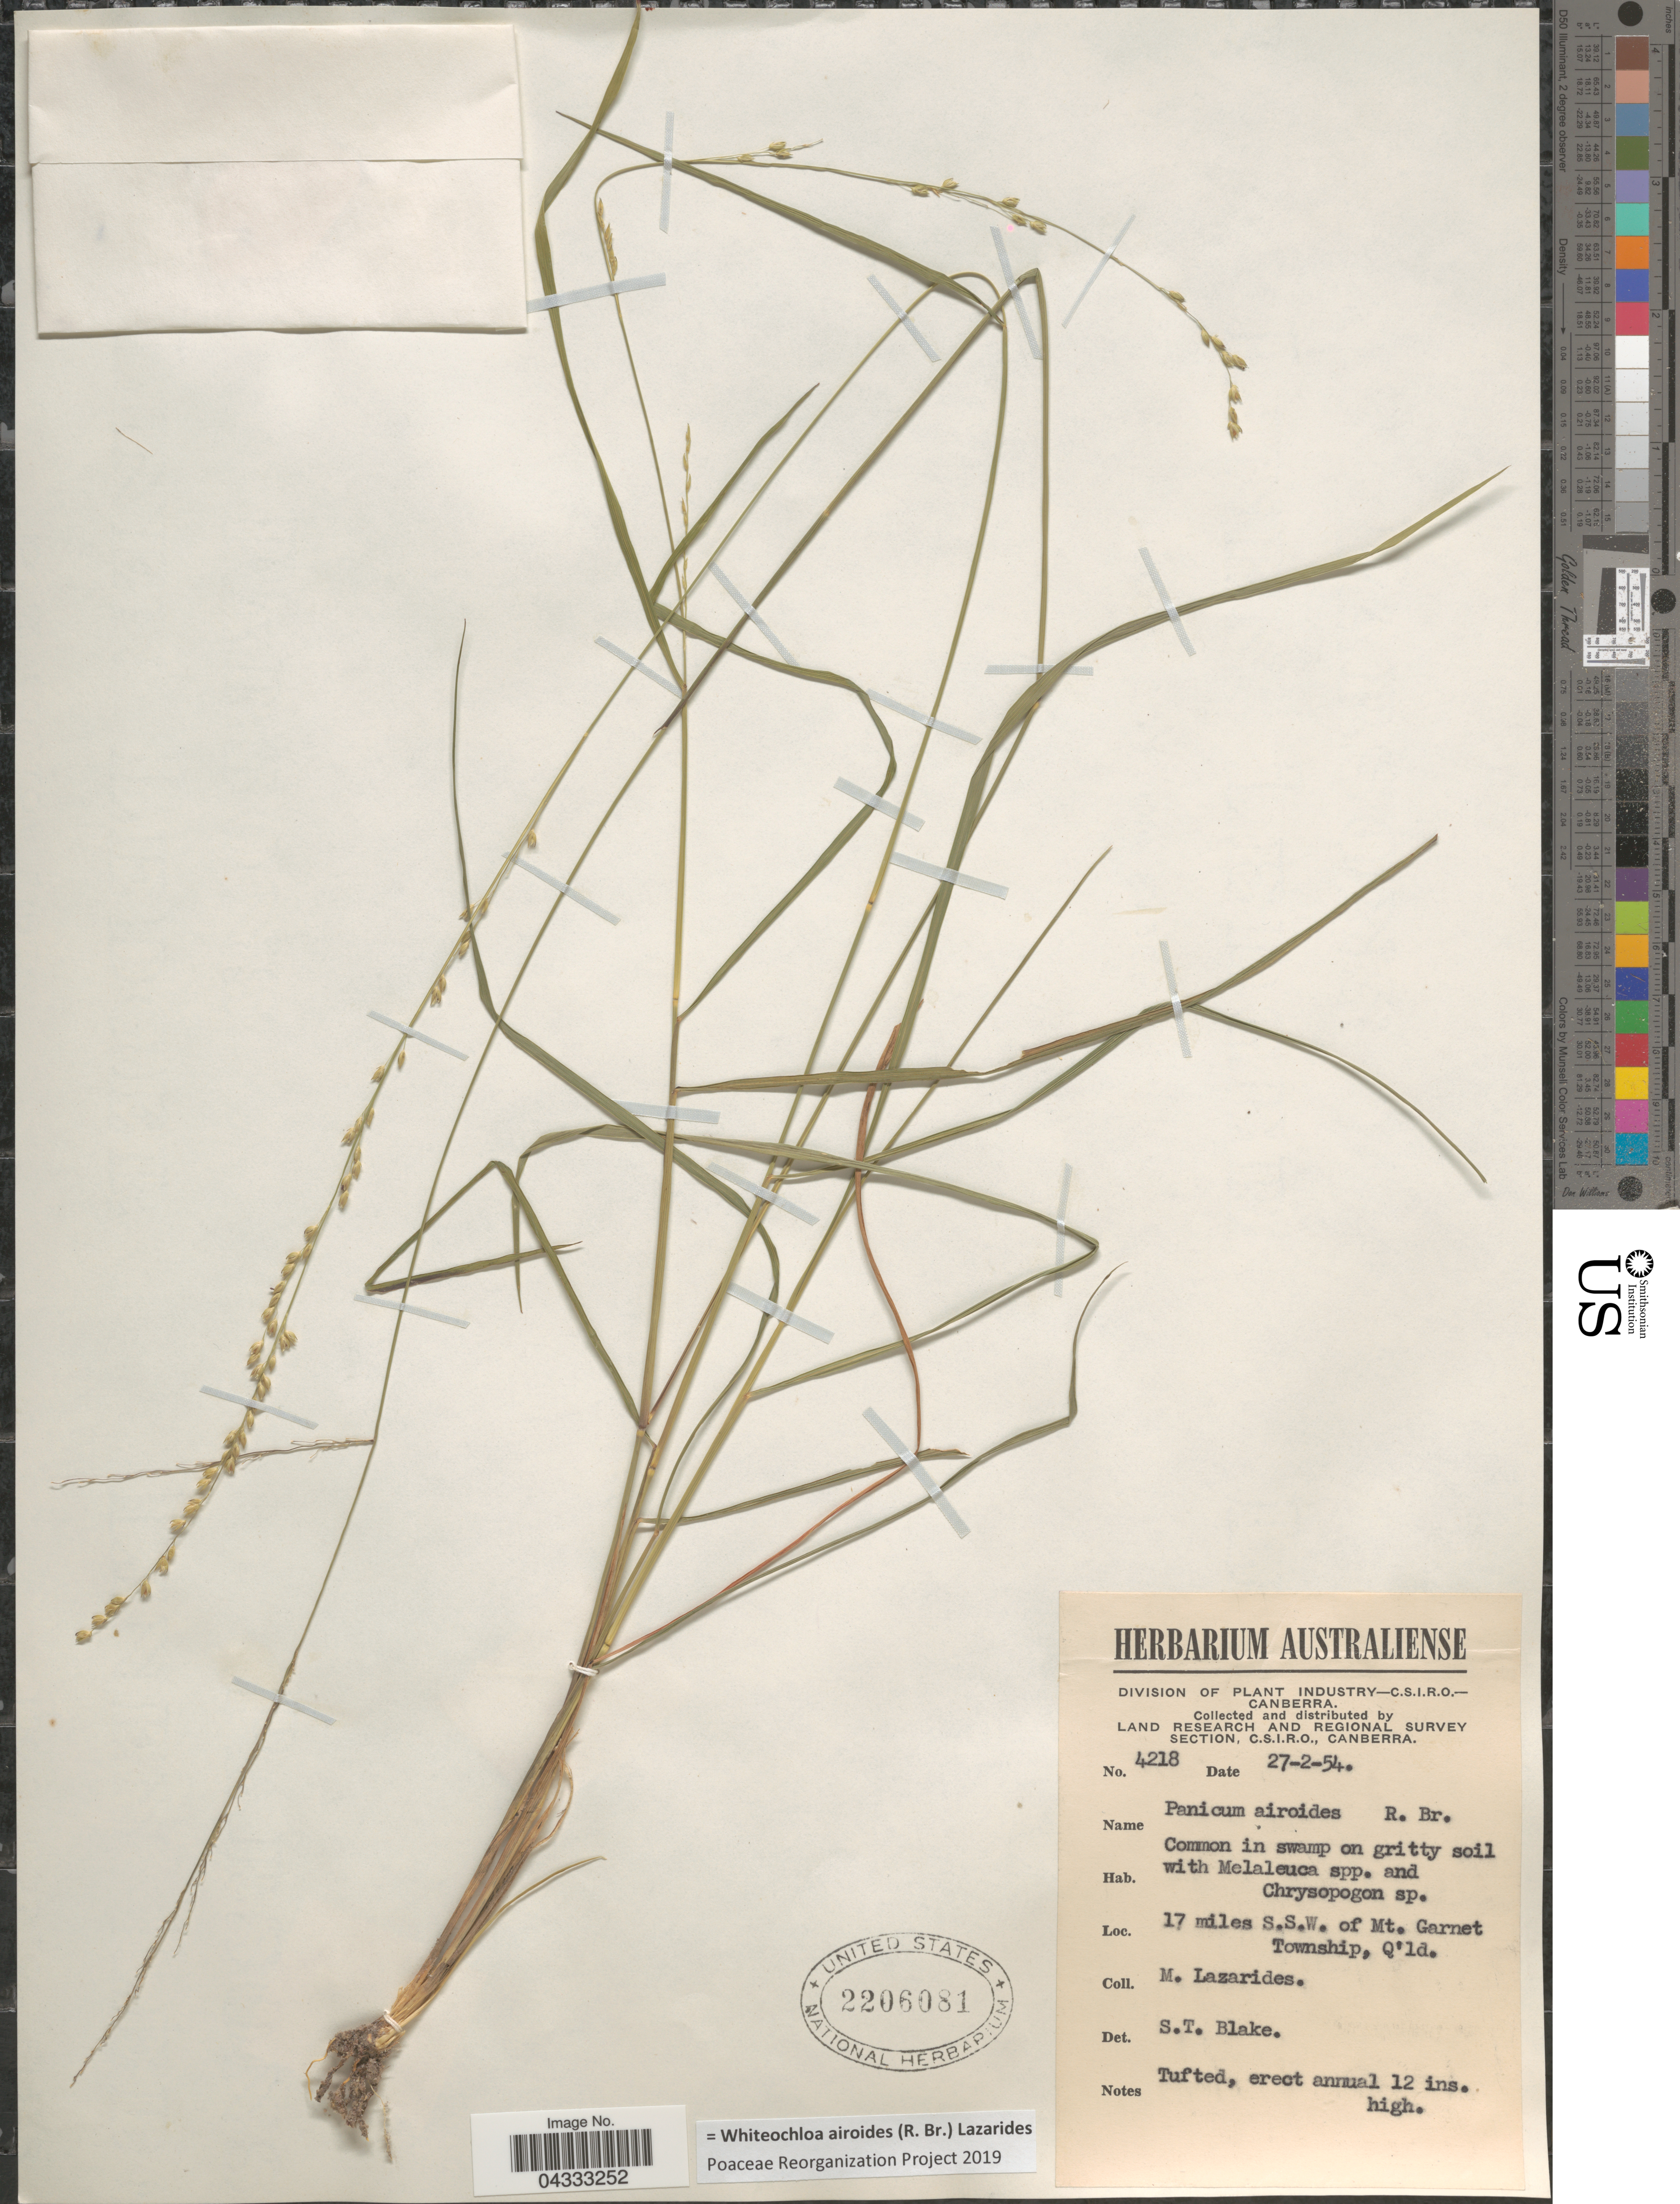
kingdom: Plantae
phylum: Tracheophyta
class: Liliopsida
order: Poales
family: Poaceae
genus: Whiteochloa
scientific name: Whiteochloa airoides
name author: (R.W. Br.) Lazarides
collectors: M. Lazarides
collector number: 4218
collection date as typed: Transcribed d/m/y: 27/2/54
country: Australia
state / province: Queensland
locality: Land Research and Regional Survey Section. 17 miles S.S.W. of Mt. Garnet Township.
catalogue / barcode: US 2206081